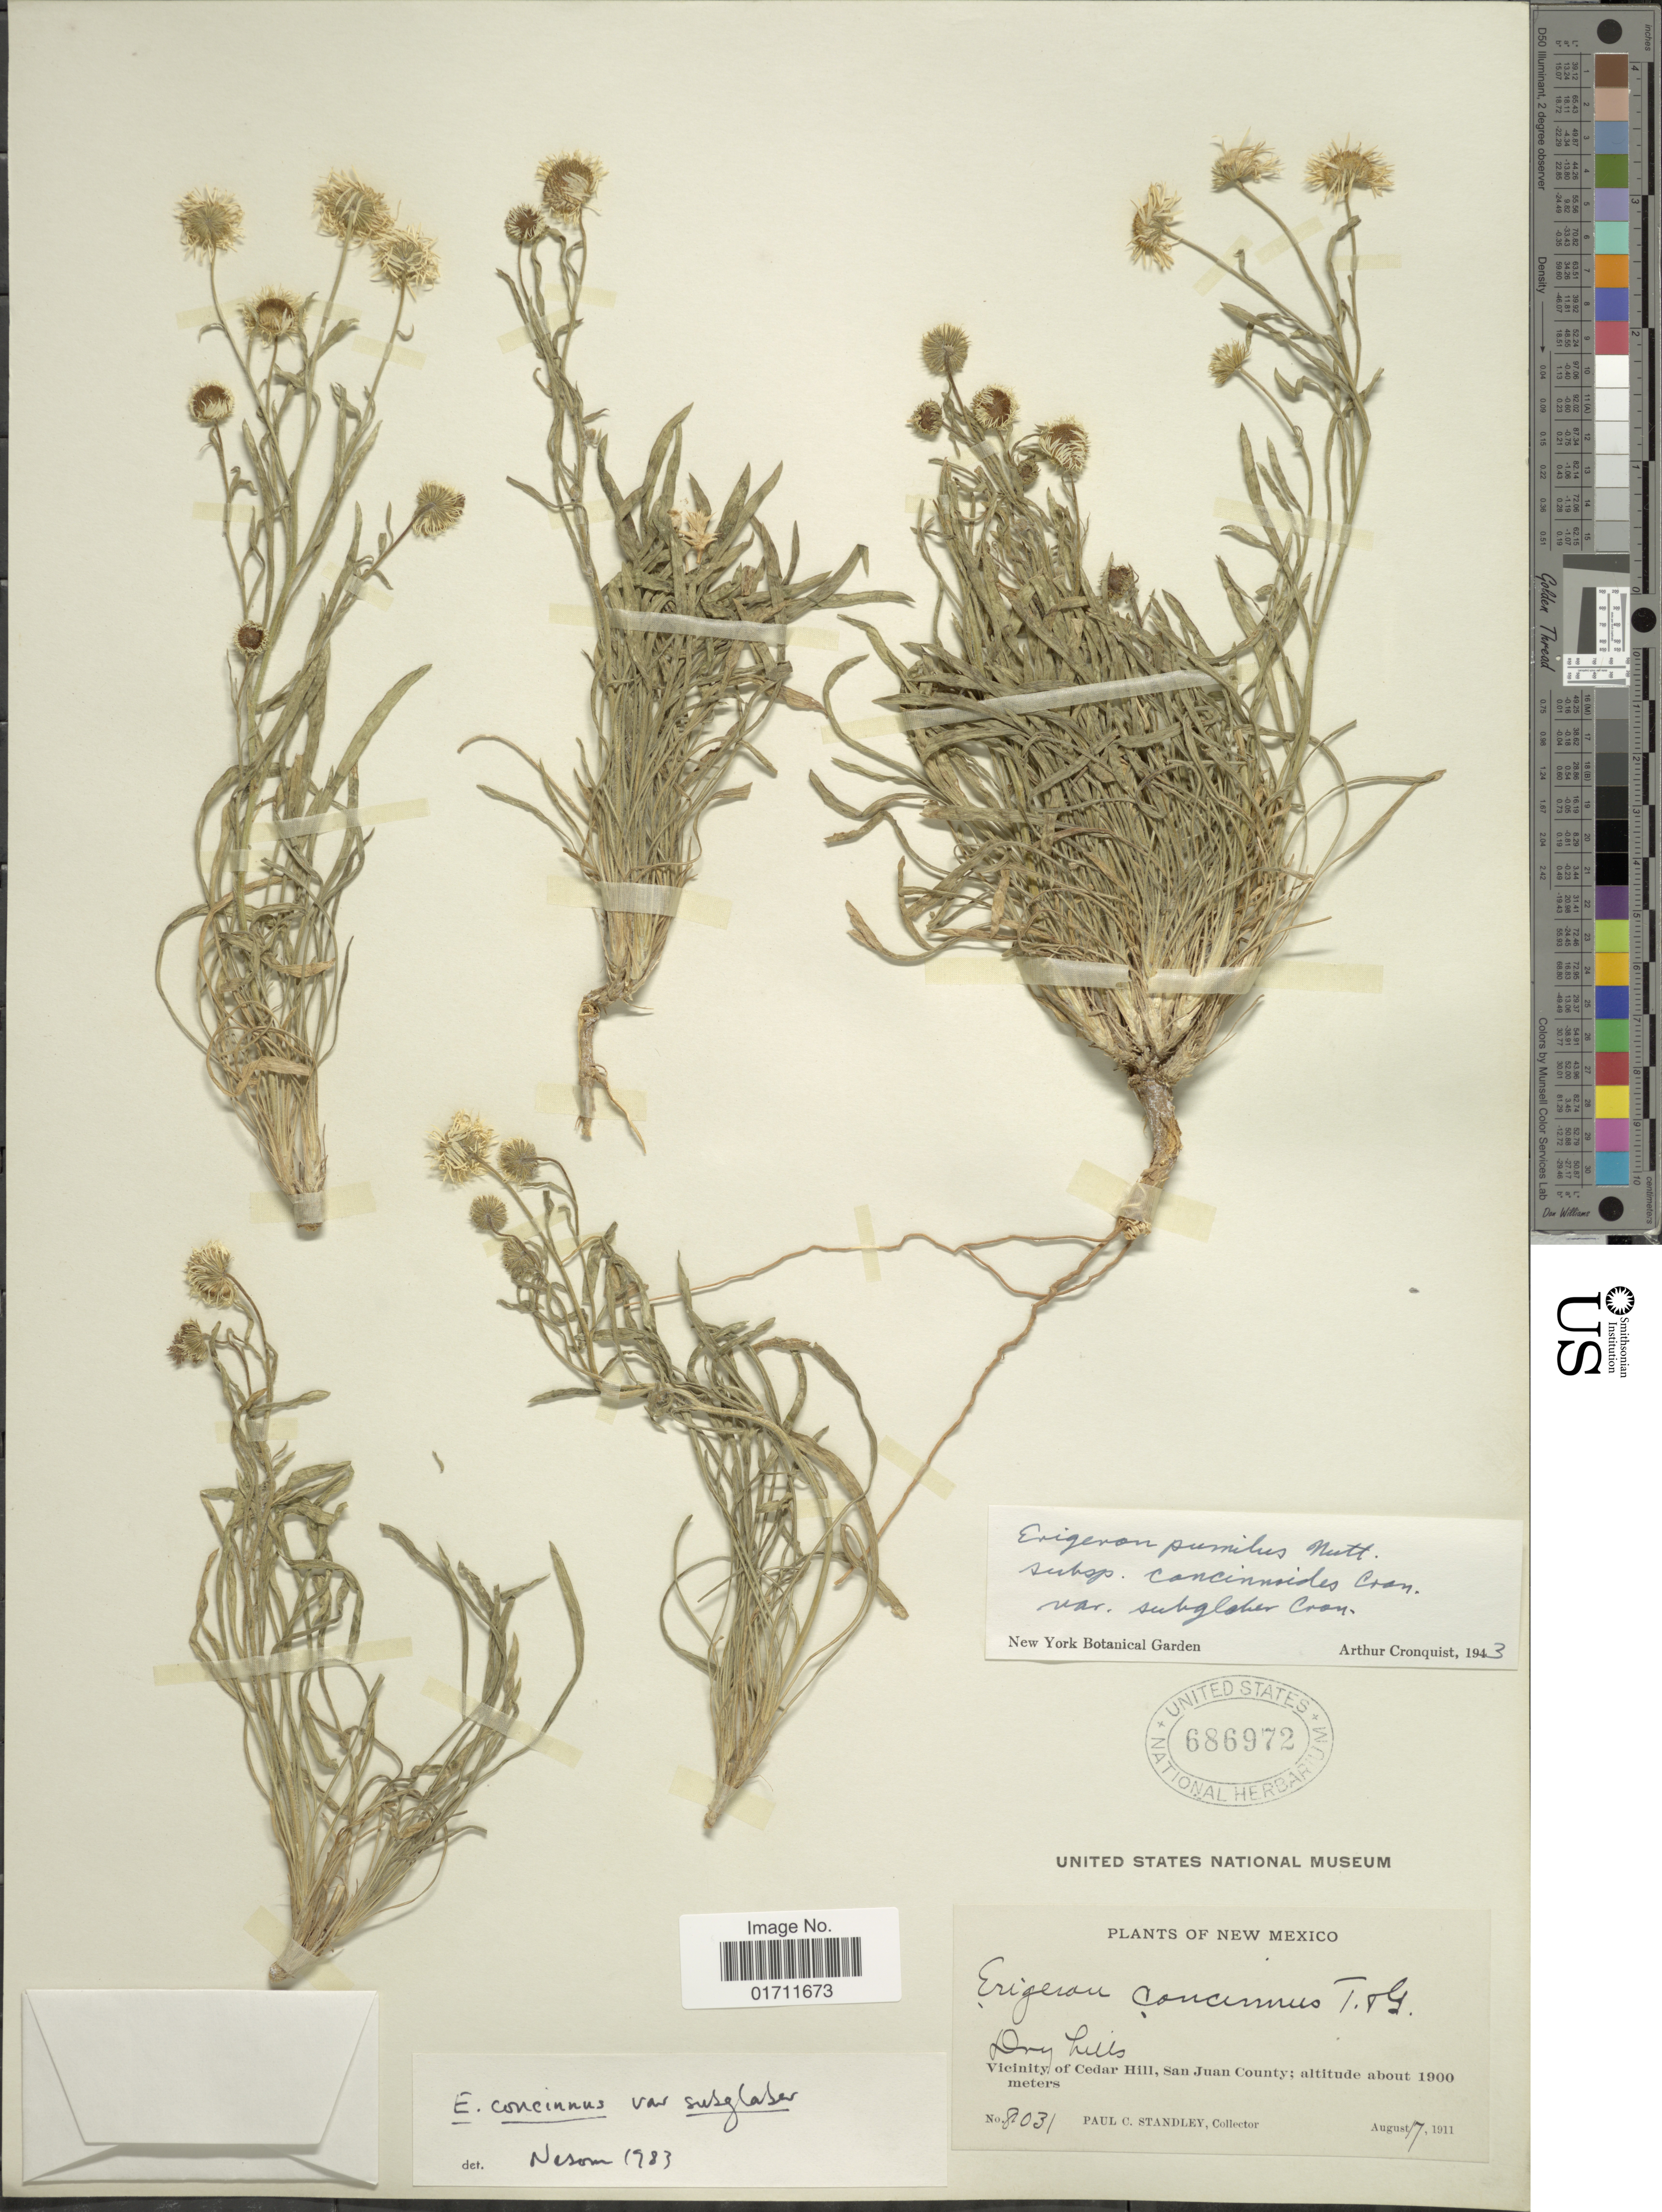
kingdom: Plantae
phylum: Tracheophyta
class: Magnoliopsida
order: Asterales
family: Asteraceae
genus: Erigeron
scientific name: Erigeron concinnus var. subglaber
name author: (Cronq.) G.L. Nesom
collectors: P. C. Standley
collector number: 8031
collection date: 1911-08-17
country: United States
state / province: New Mexico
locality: Dry hills, Vicinity of Cedar Hill, San Juan County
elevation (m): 1900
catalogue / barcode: US 686972